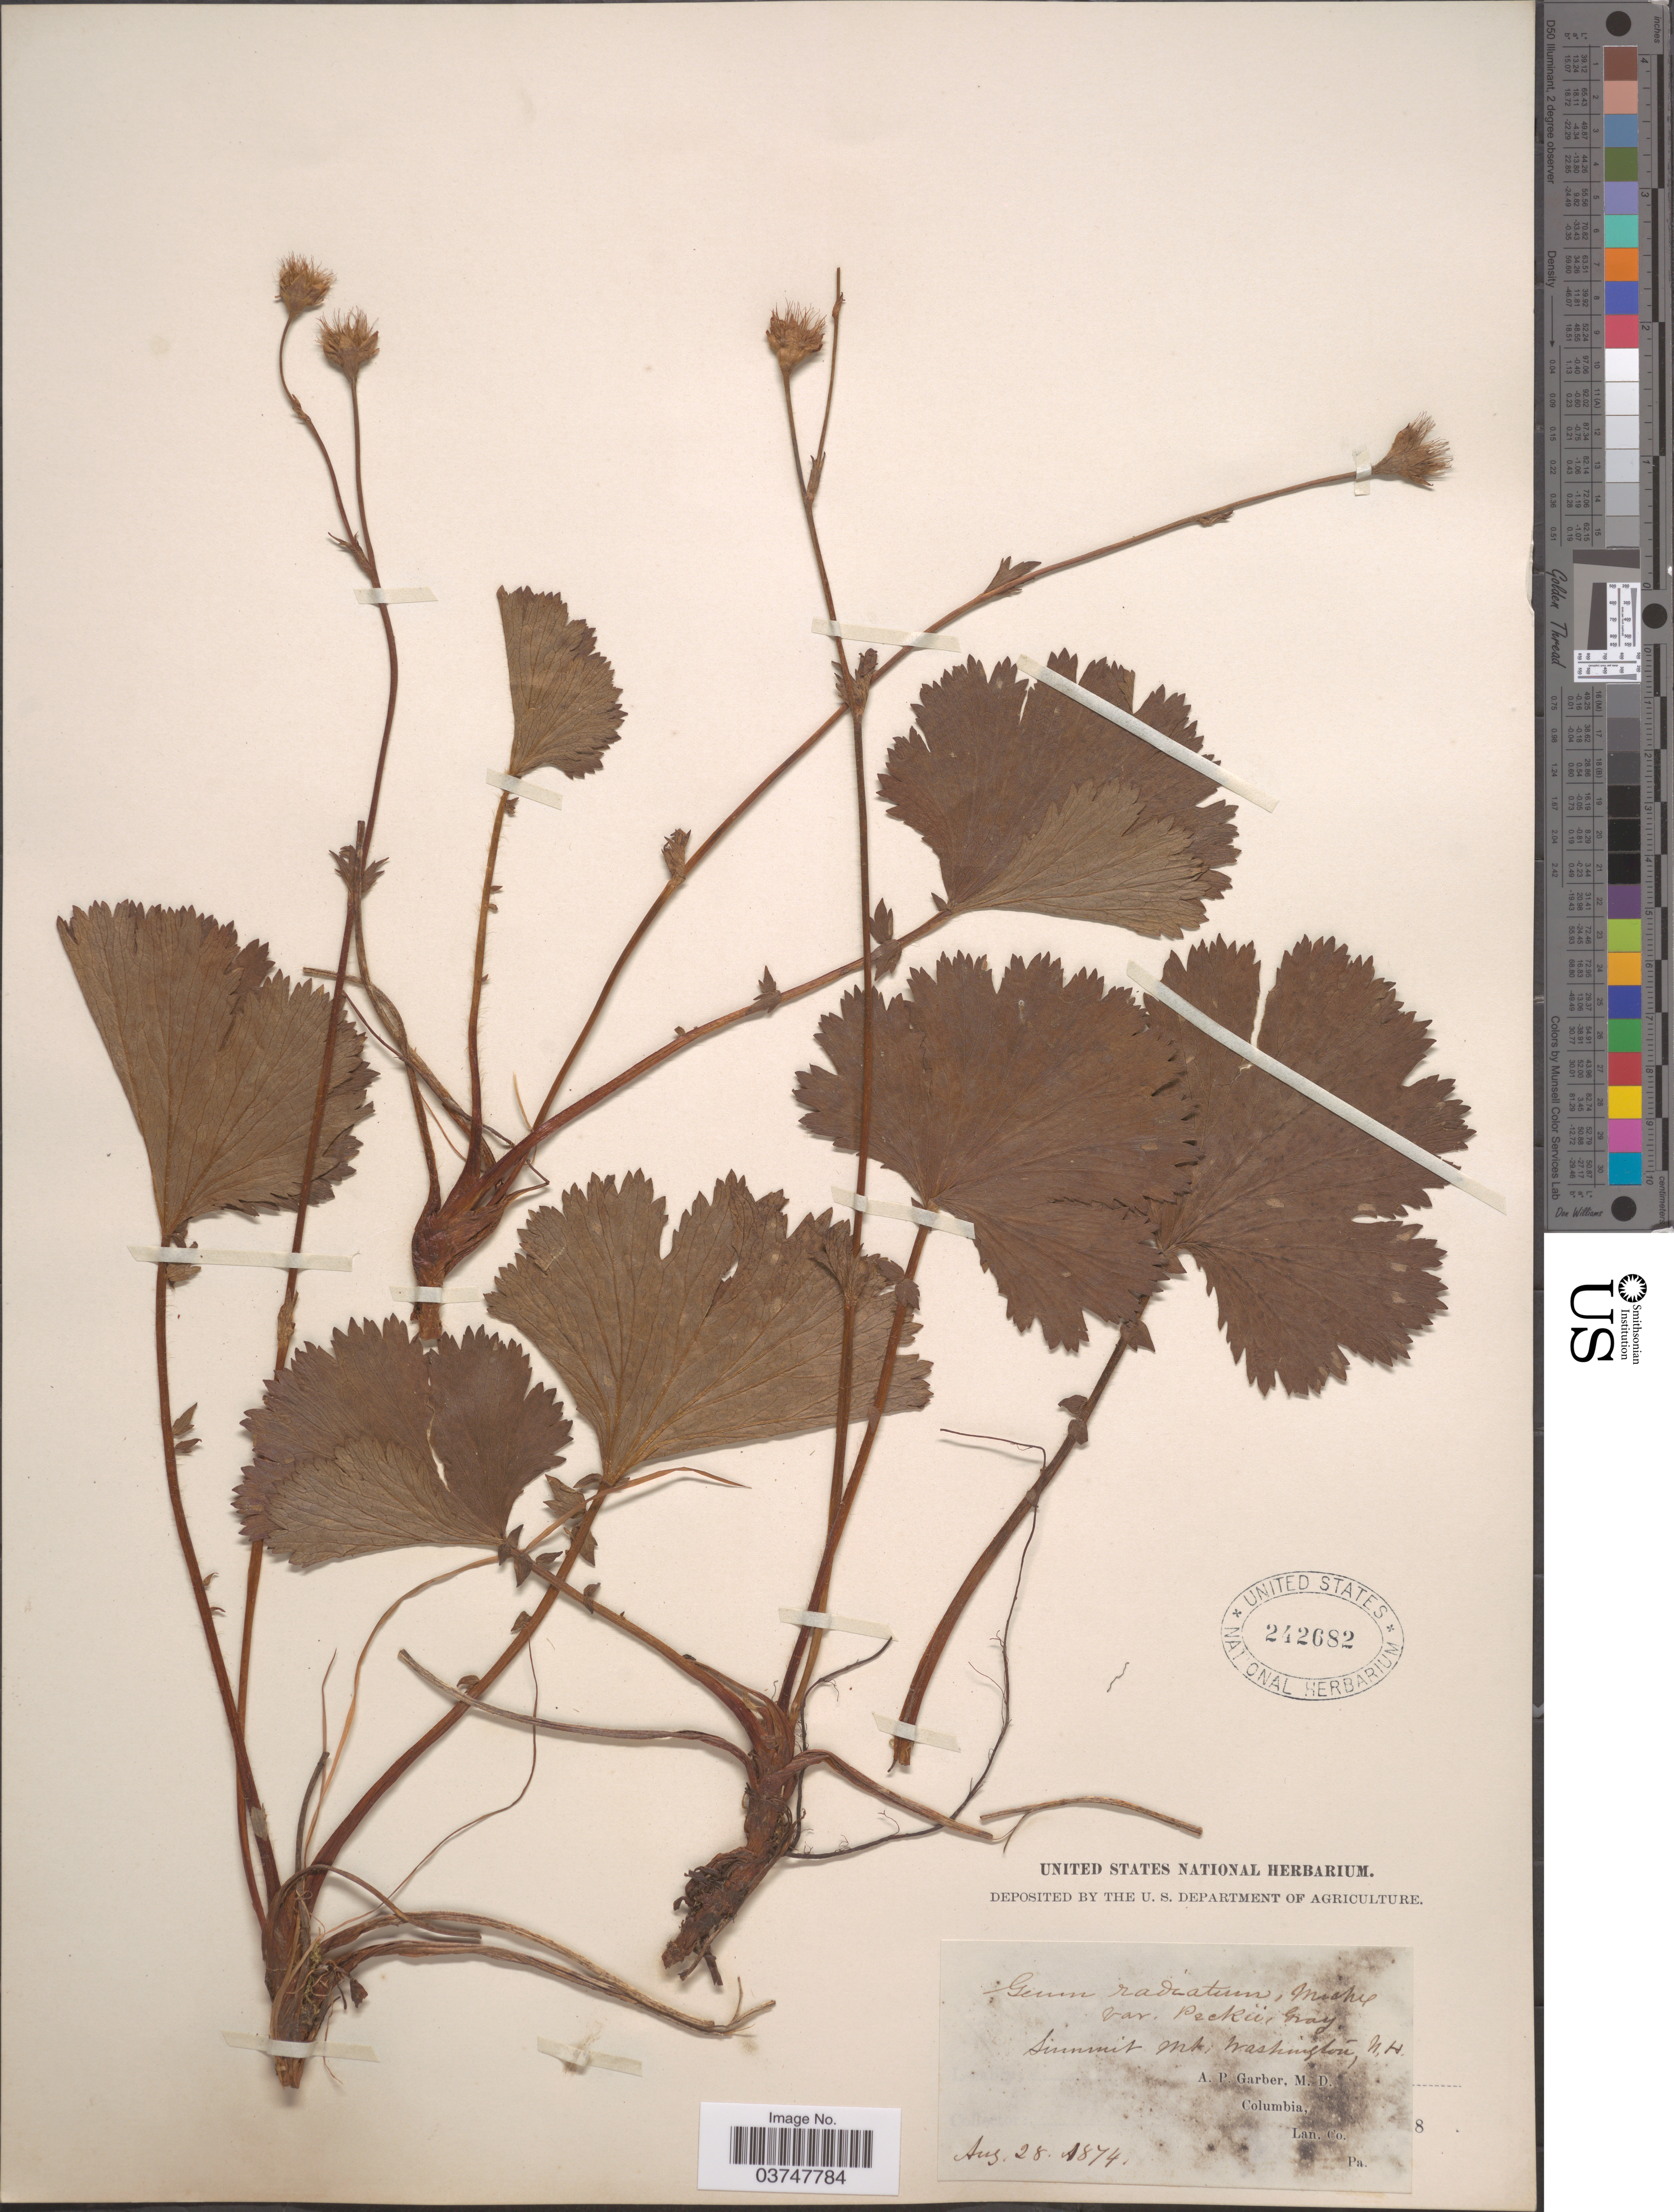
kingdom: Plantae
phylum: Tracheophyta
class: Magnoliopsida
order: Rosales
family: Rosaceae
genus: Geum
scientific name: Geum peckii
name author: Pursh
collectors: A. P. Garber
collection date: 1874-08-28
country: United States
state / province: New Hampshire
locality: Summit Mt. Washington.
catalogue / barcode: US 242682